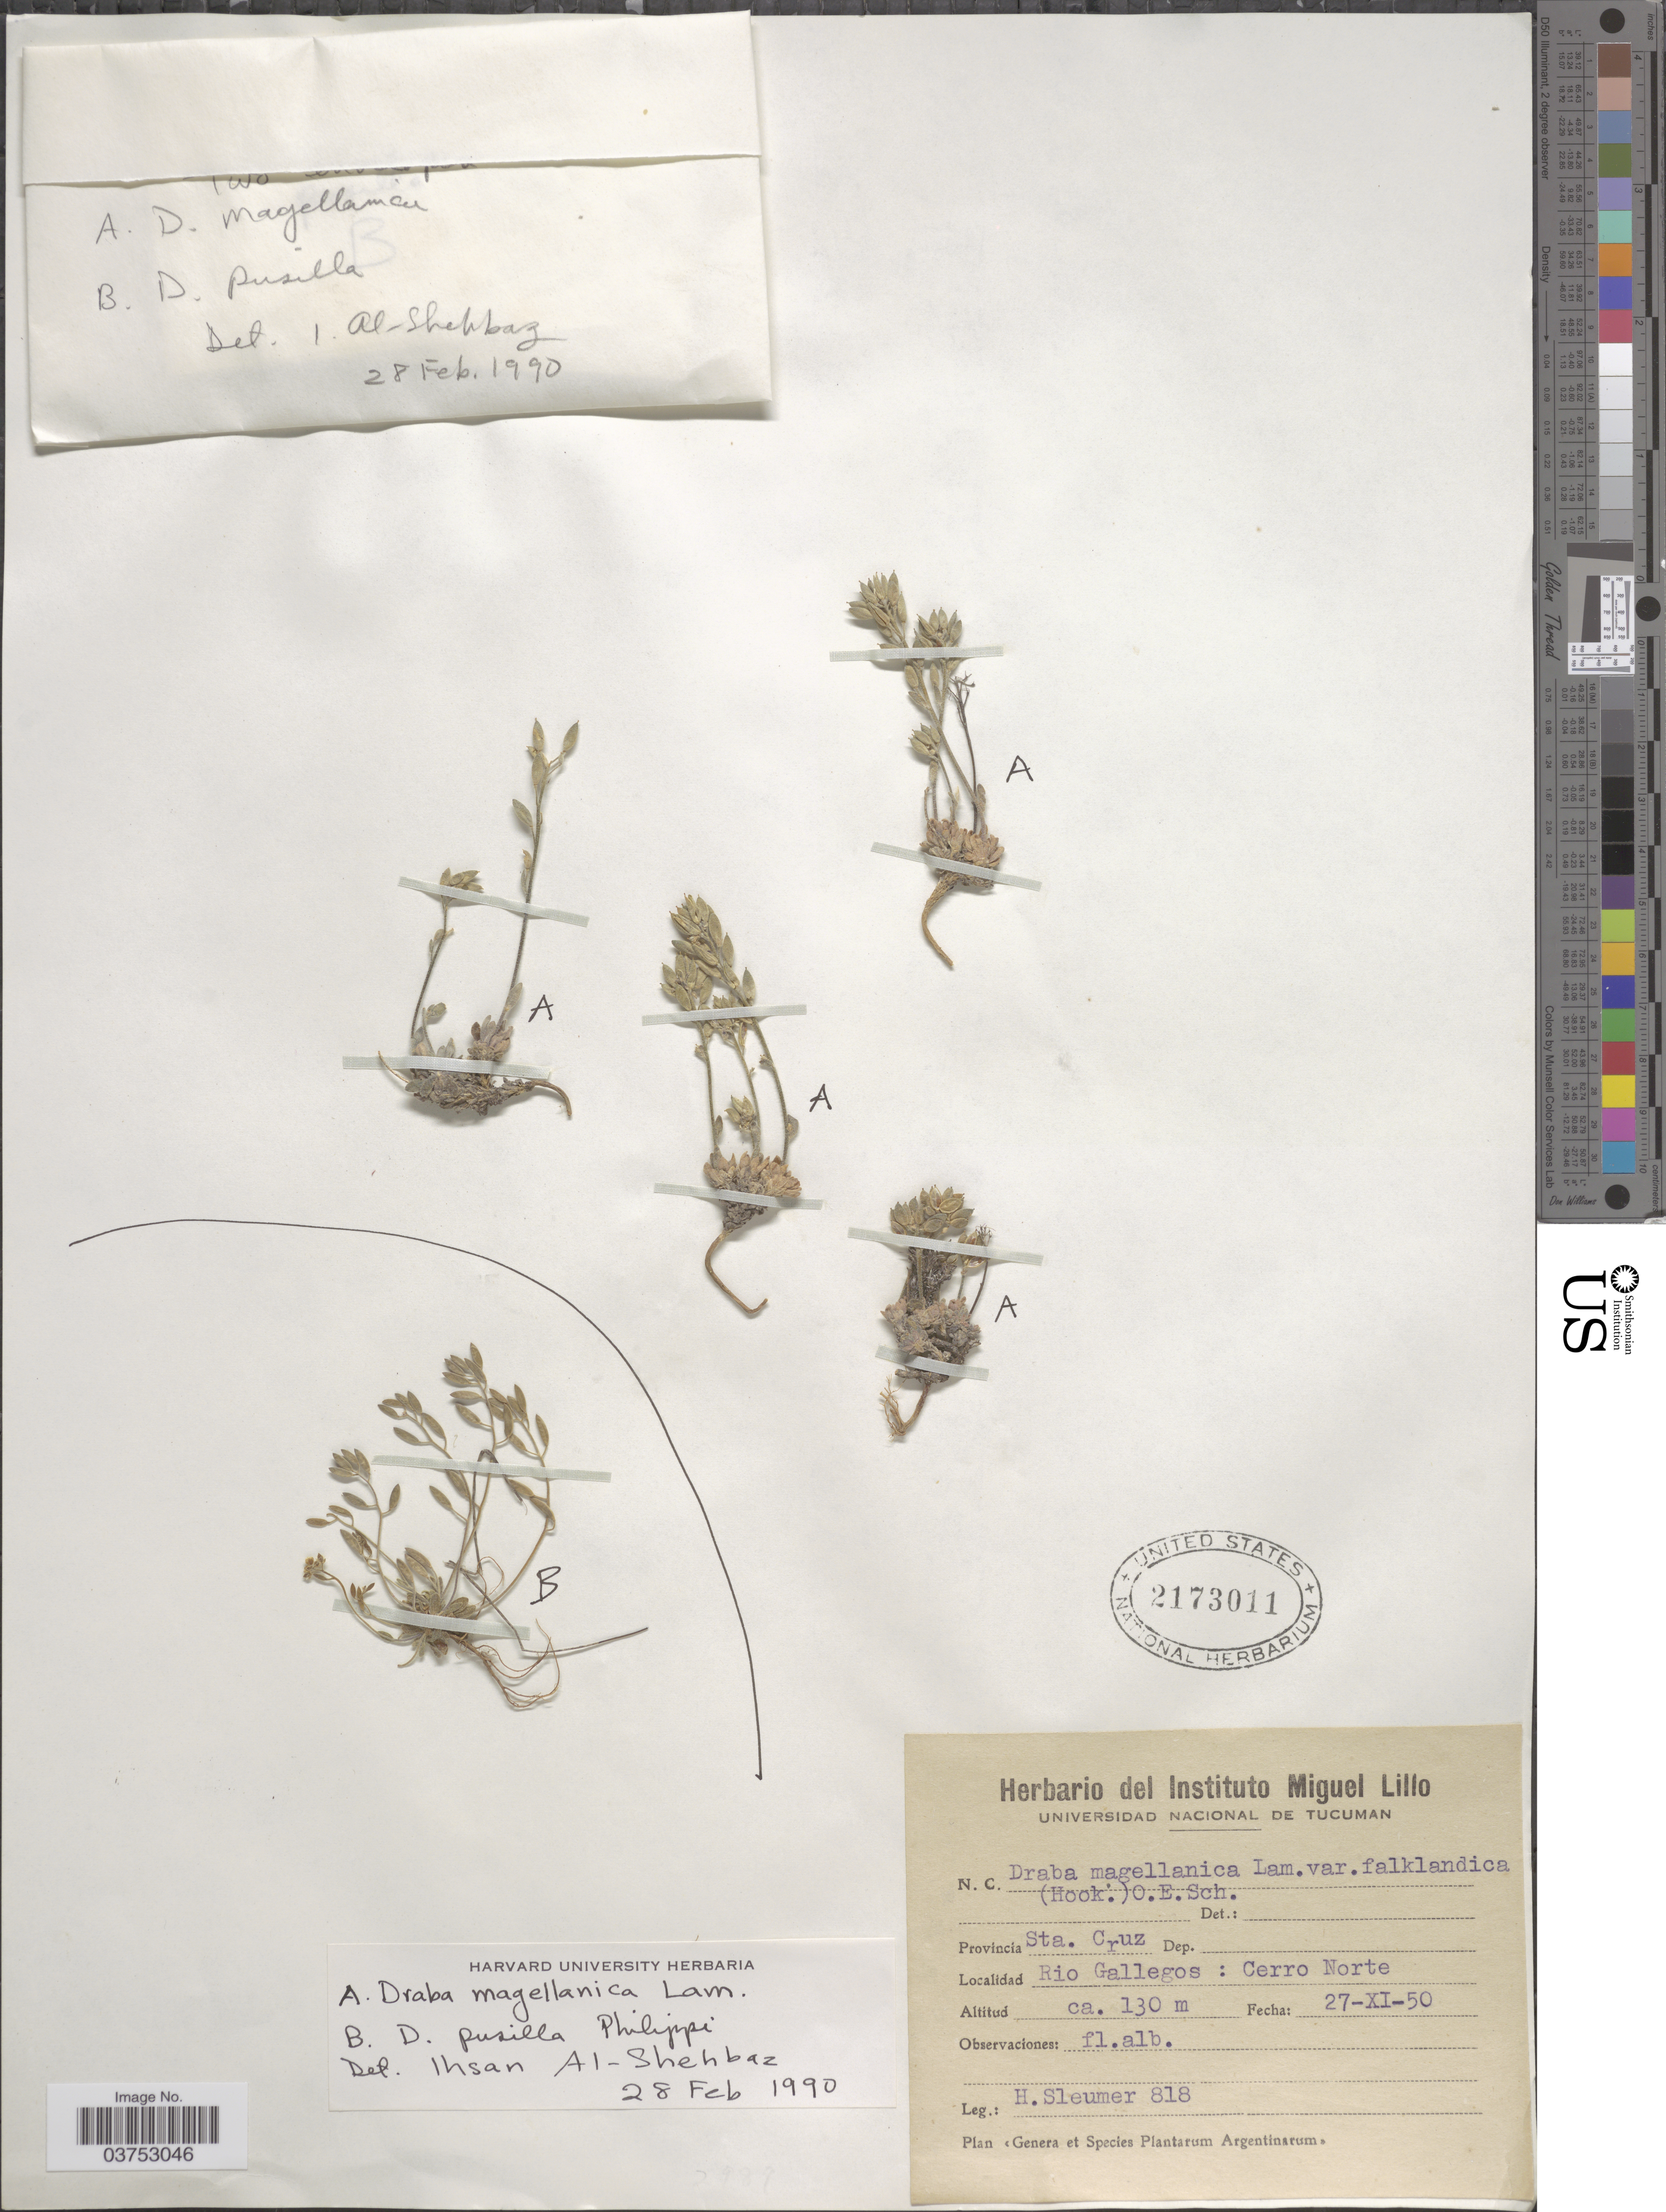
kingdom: Plantae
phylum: Tracheophyta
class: Magnoliopsida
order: Brassicales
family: Brassicaceae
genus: Draba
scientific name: Draba magellanica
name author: (A. Gray) Lam.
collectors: H. O. Sleumer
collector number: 818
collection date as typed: Transcribed d/m/y: 27/11/50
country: Argentina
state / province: Santa Cruz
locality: Rio Gallegos: Cerro Norte.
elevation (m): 130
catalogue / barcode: US 2173011